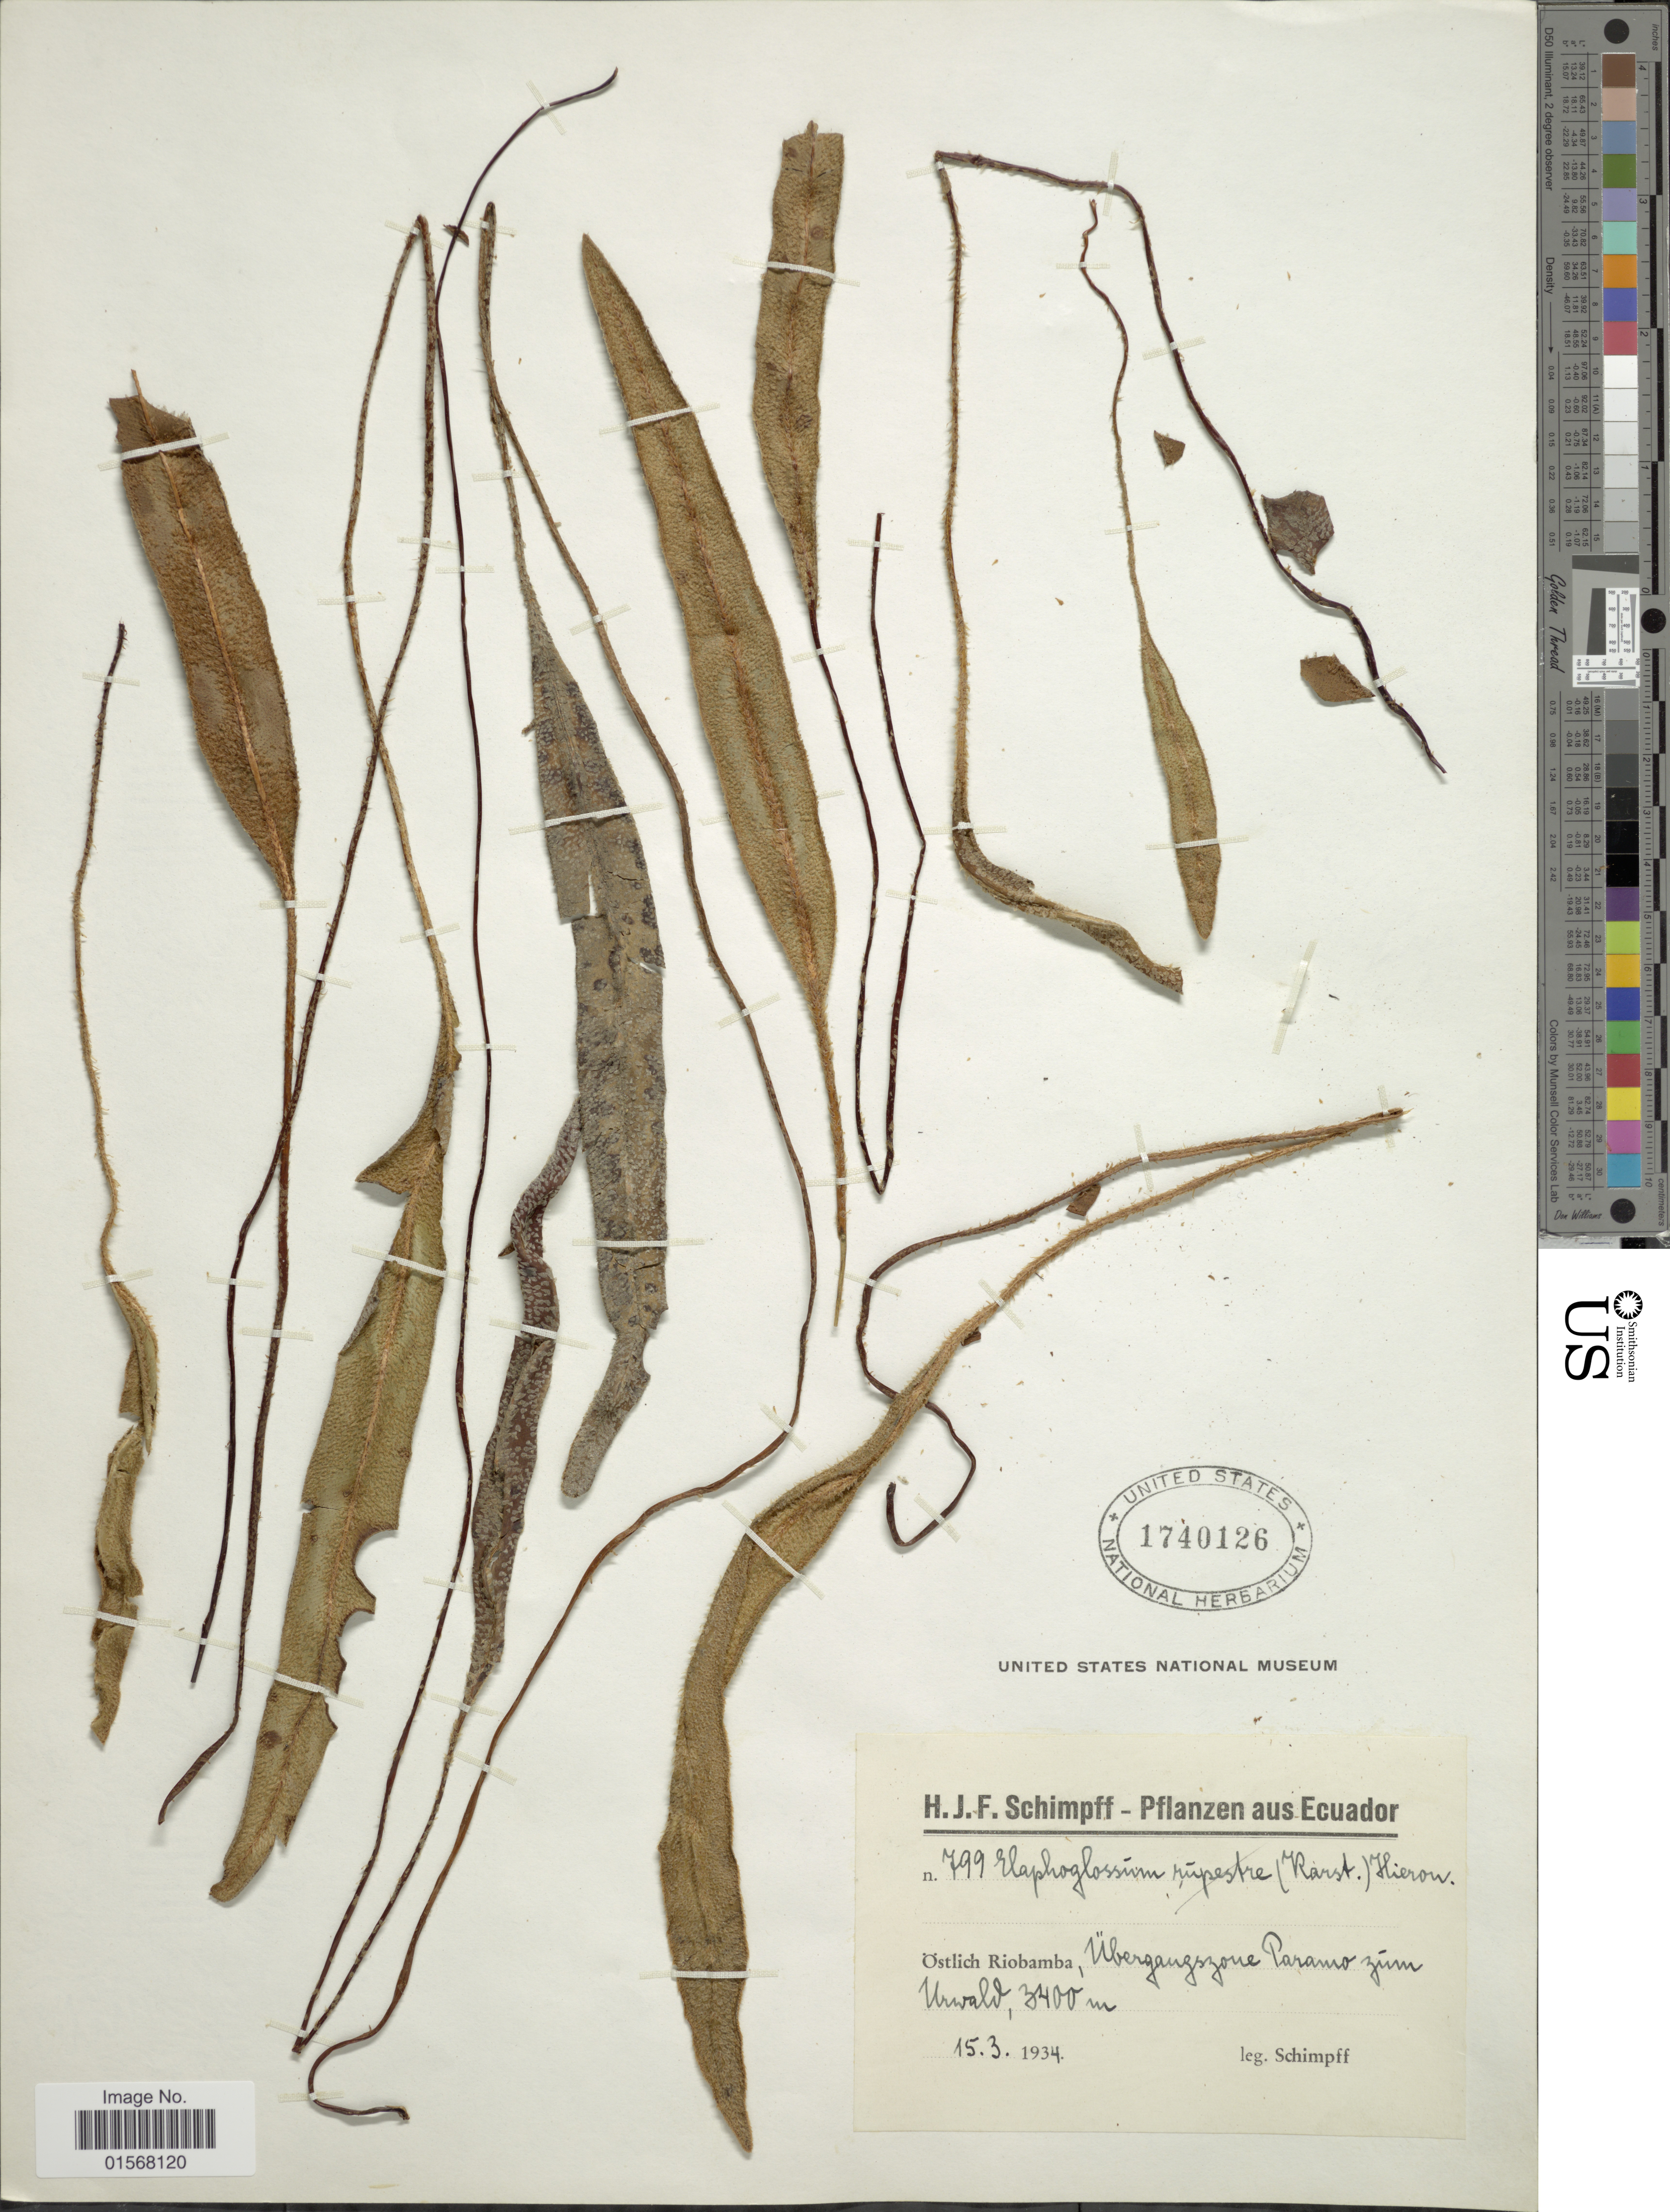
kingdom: Plantae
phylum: Tracheophyta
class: Polypodiopsida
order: Polypodiales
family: Dryopteridaceae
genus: Elaphoglossum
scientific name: Elaphoglossum sp.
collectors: H. Schimpff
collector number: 799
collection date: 1934-03-15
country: Ecuador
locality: Ostlich Riobamba, Übergangszone Paramo zum Urwald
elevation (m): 3400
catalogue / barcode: US 1740126